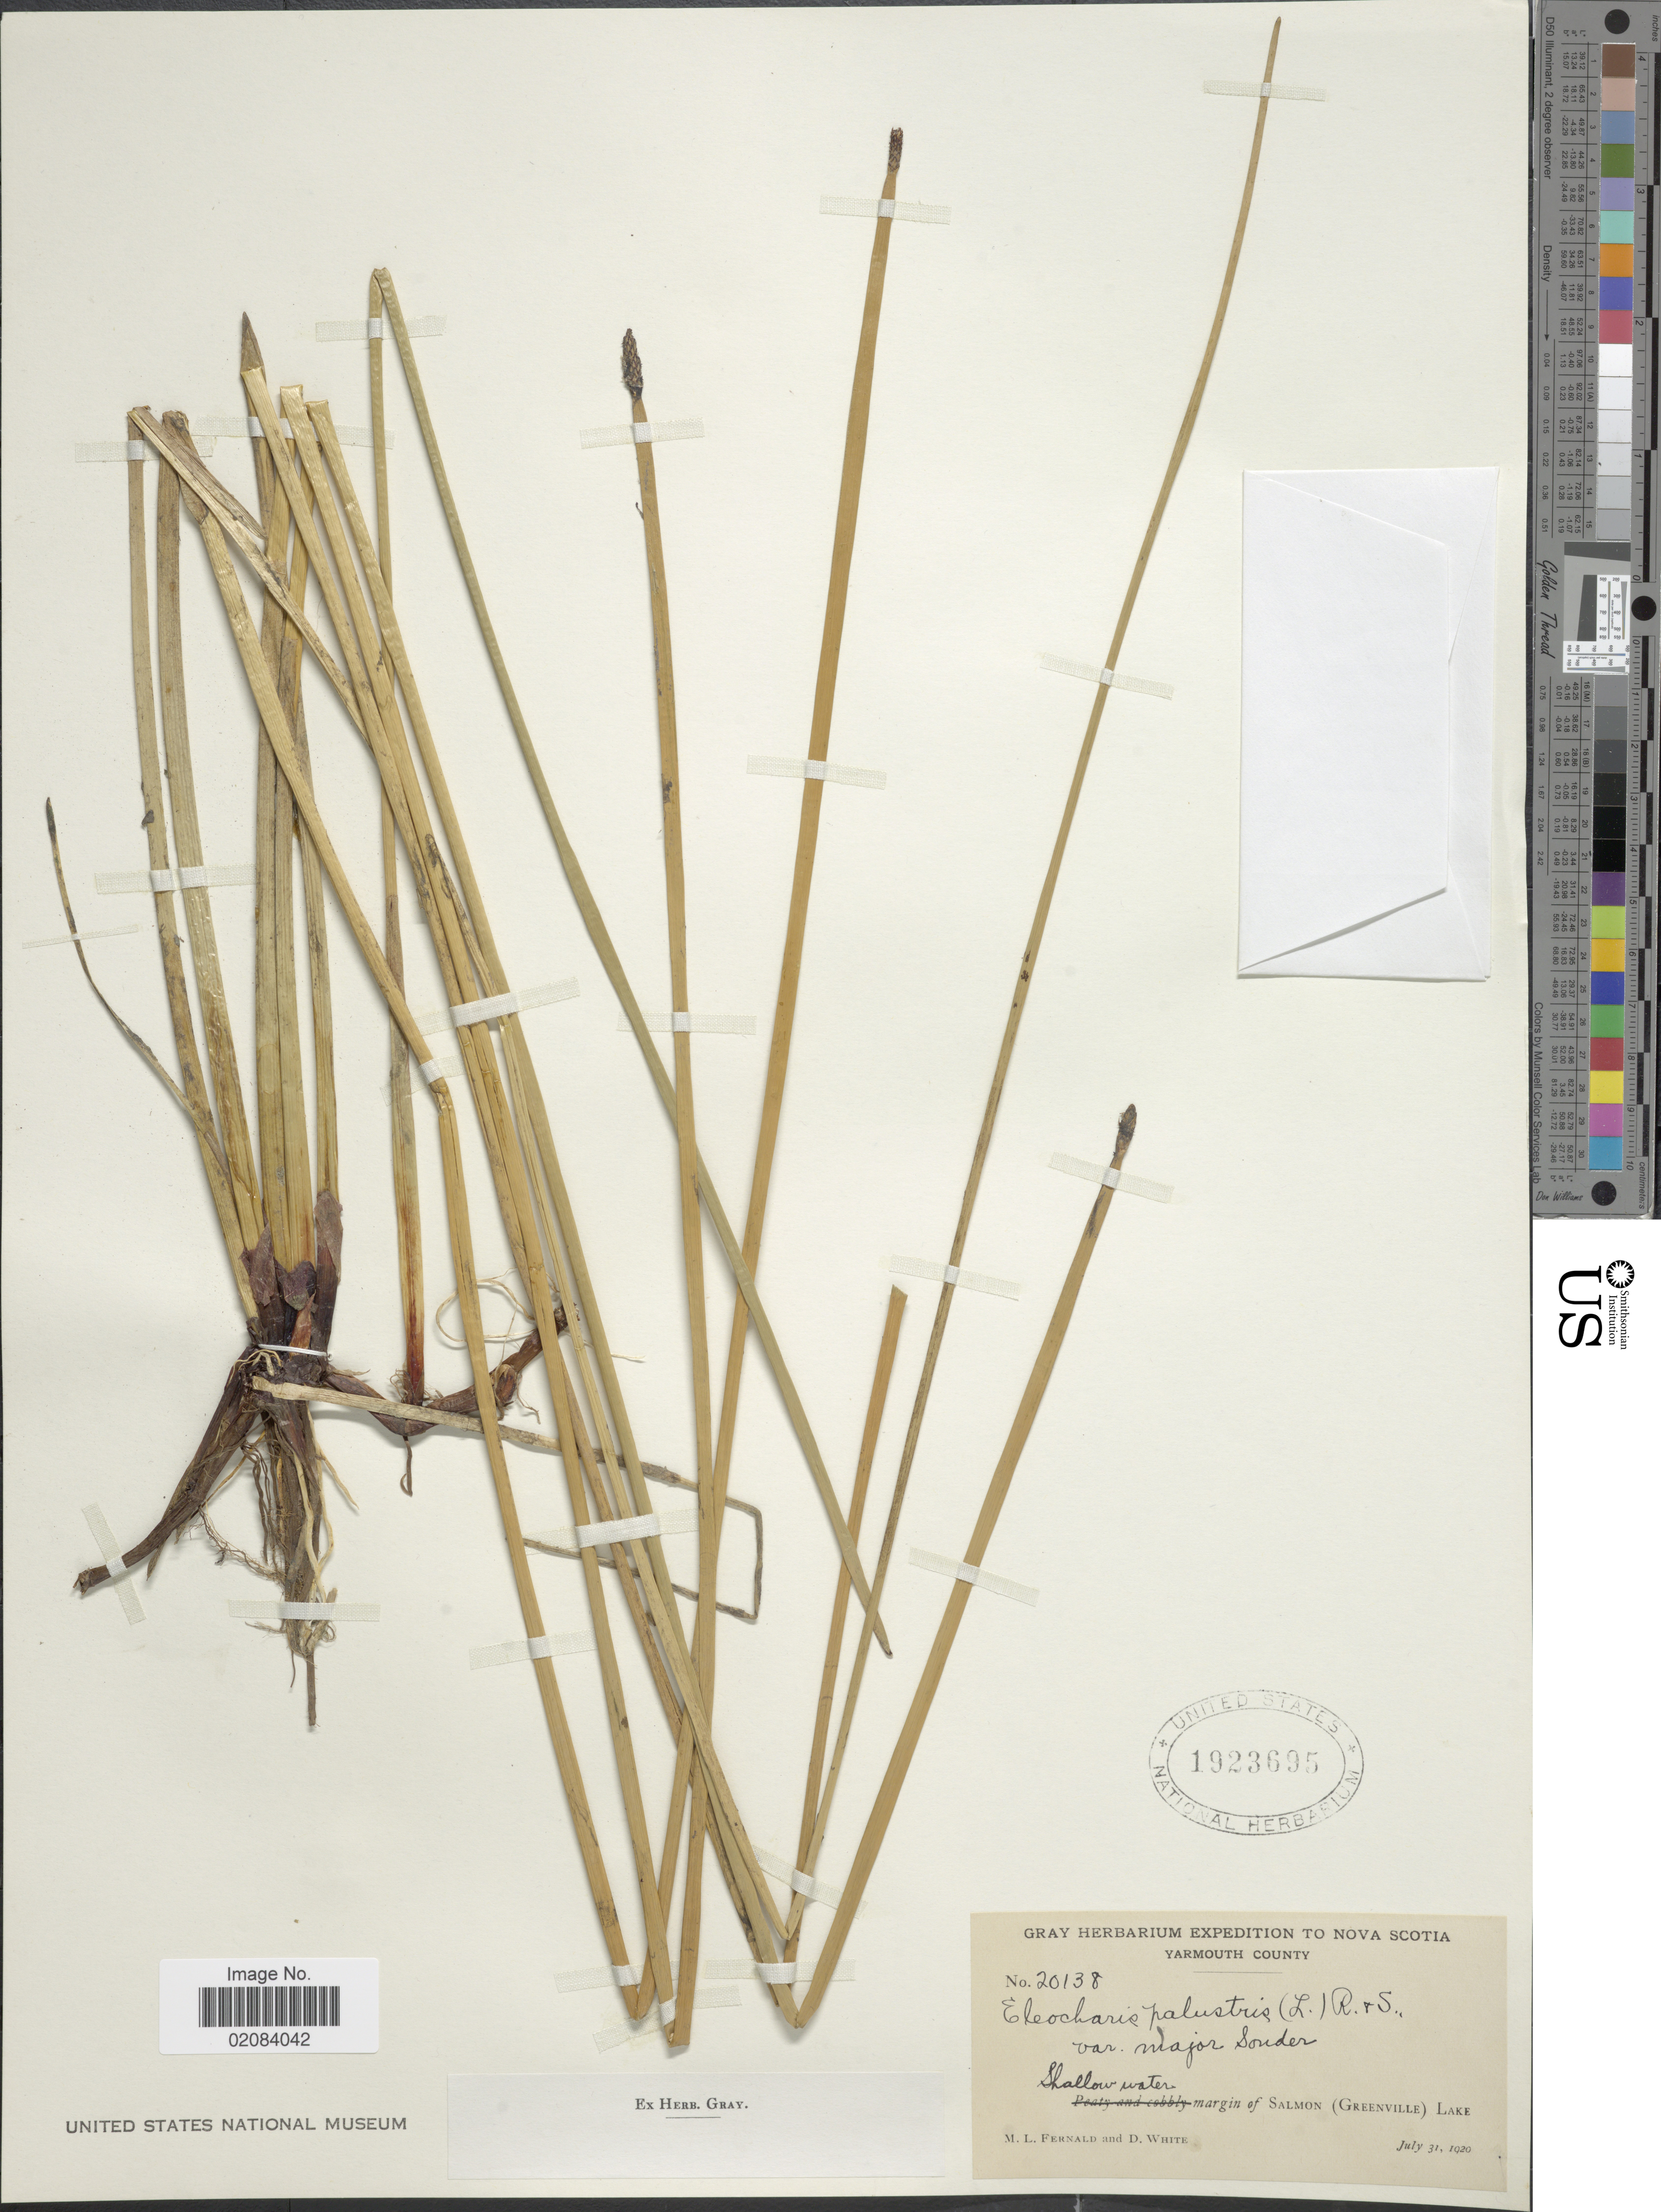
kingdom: Plantae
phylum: Tracheophyta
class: Liliopsida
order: Poales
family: Cyperaceae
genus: Eleocharis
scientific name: Eleocharis palustris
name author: (L.) Roem. & Schult.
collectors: M. L. Fernald & D. White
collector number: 20138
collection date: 1920-07-31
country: Canada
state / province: Nova Scotia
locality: Nova Scotia, Yarmouth county. Shallow water margin of Salmon (Greenville) Lake.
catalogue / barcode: US 1923695